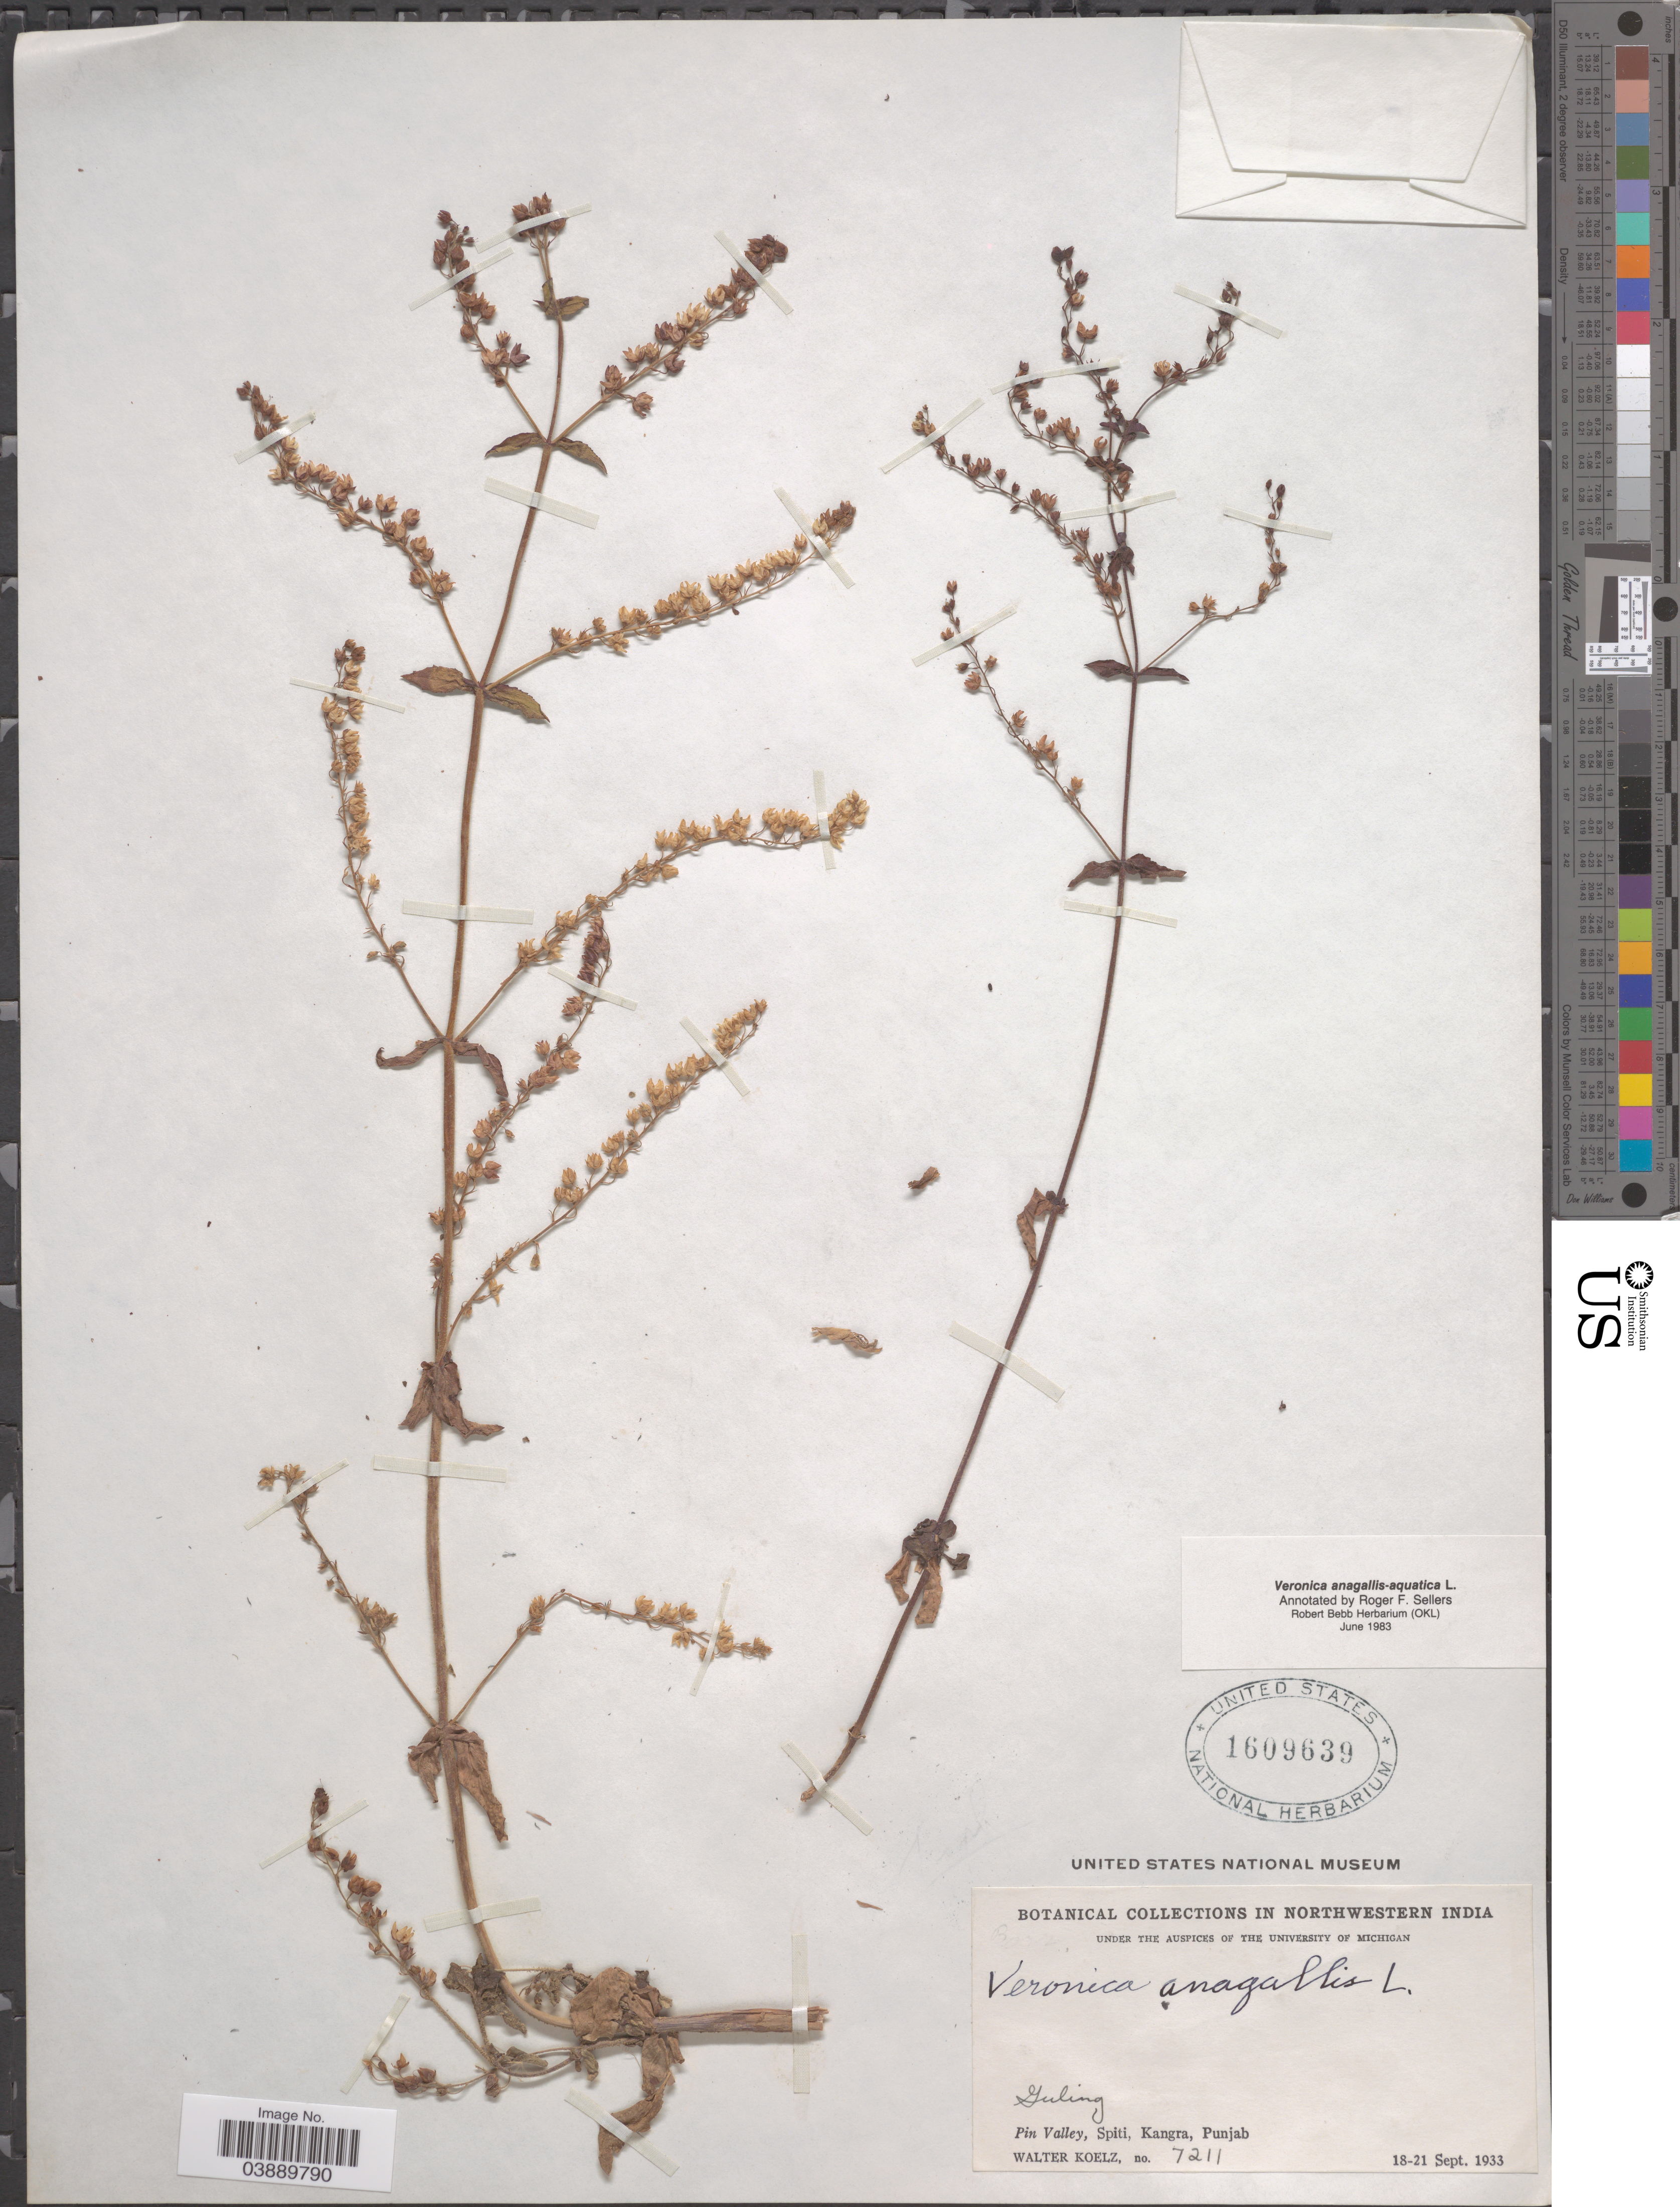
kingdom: Plantae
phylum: Tracheophyta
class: Magnoliopsida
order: Lamiales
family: Plantaginaceae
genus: Veronica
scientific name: Veronica anagallis-aquatica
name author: L.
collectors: W. N. Koelz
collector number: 7211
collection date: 1933-09-18/1933-09-21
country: India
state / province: Punjab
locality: Northwestern India. Guling. Pin Valley, Spiti, Kangra.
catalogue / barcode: US 1609639